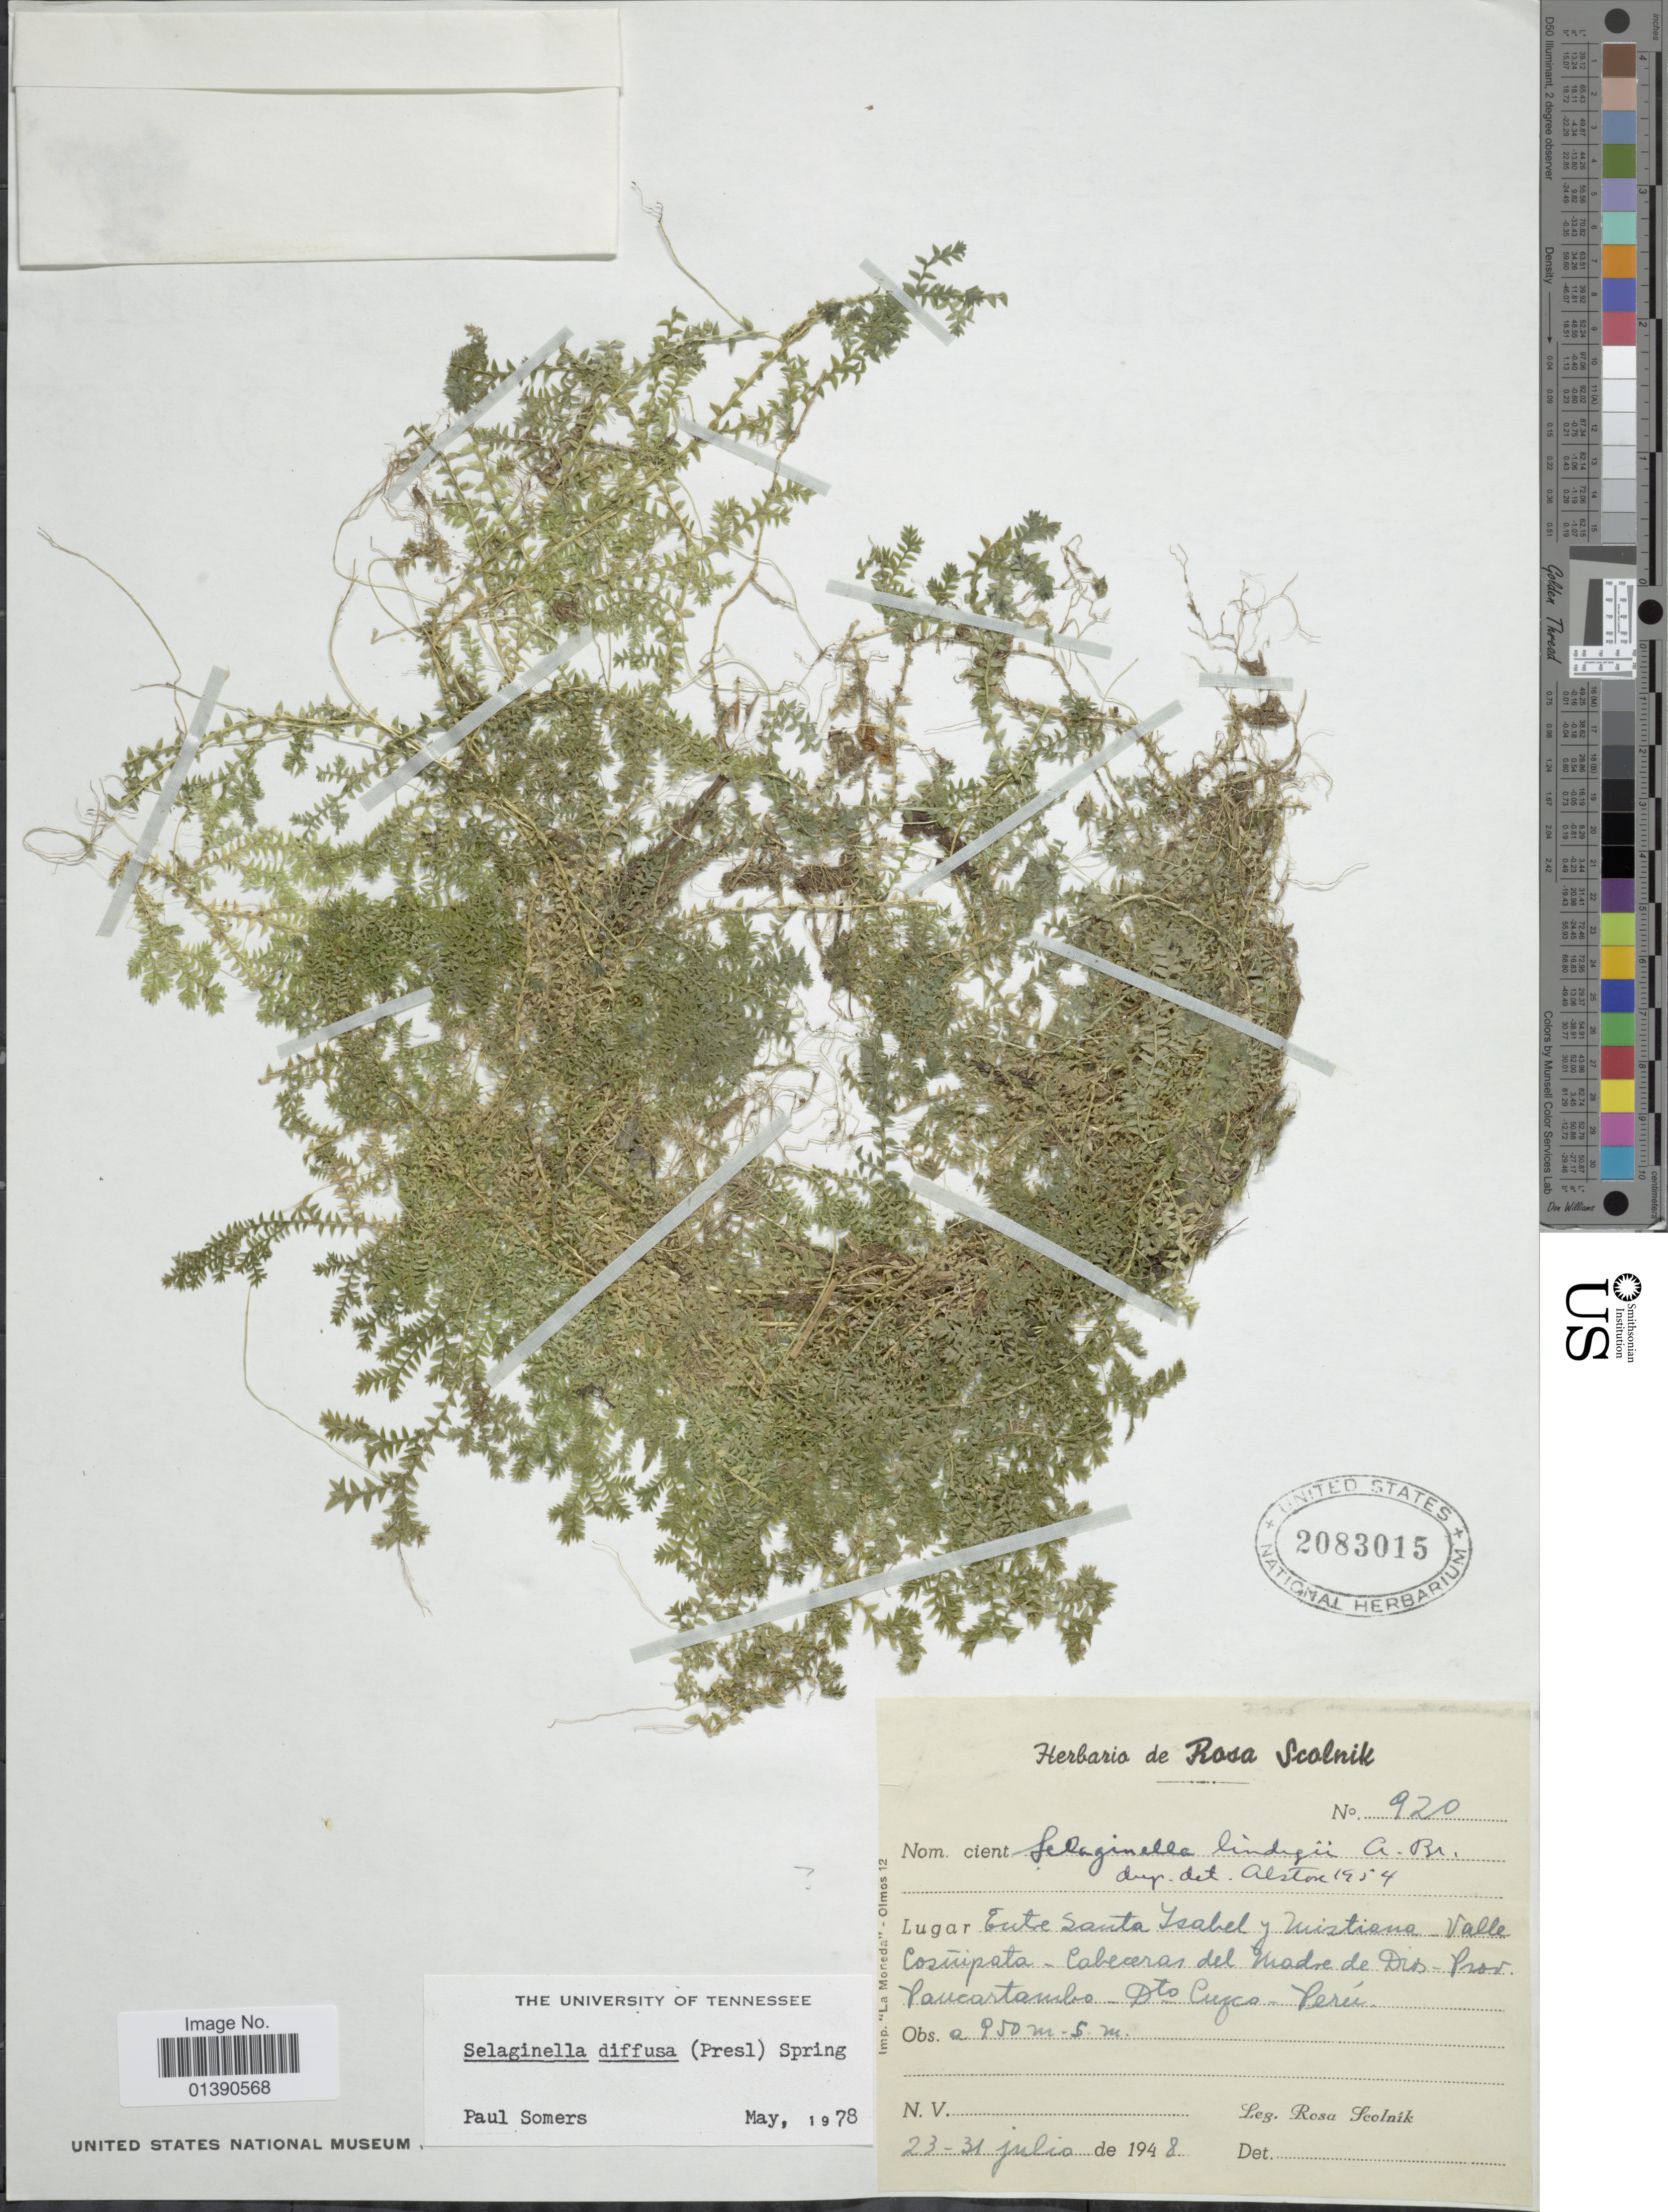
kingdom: Plantae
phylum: Tracheophyta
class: Lycopodiopsida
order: Selaginellales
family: Selaginellaceae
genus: Selaginella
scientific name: Selaginella diffusa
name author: (C. Presl) Spring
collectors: R. Scolnik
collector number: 920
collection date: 1948-07-23/1948-07-31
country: Peru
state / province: Cusco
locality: Entre Santa Isabel y Mistiana - Valle Cosñipata - Cabeceras del Madre de Dios - Prov. Paucartambo - Dto. Cuzco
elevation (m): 950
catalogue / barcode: US 2083015